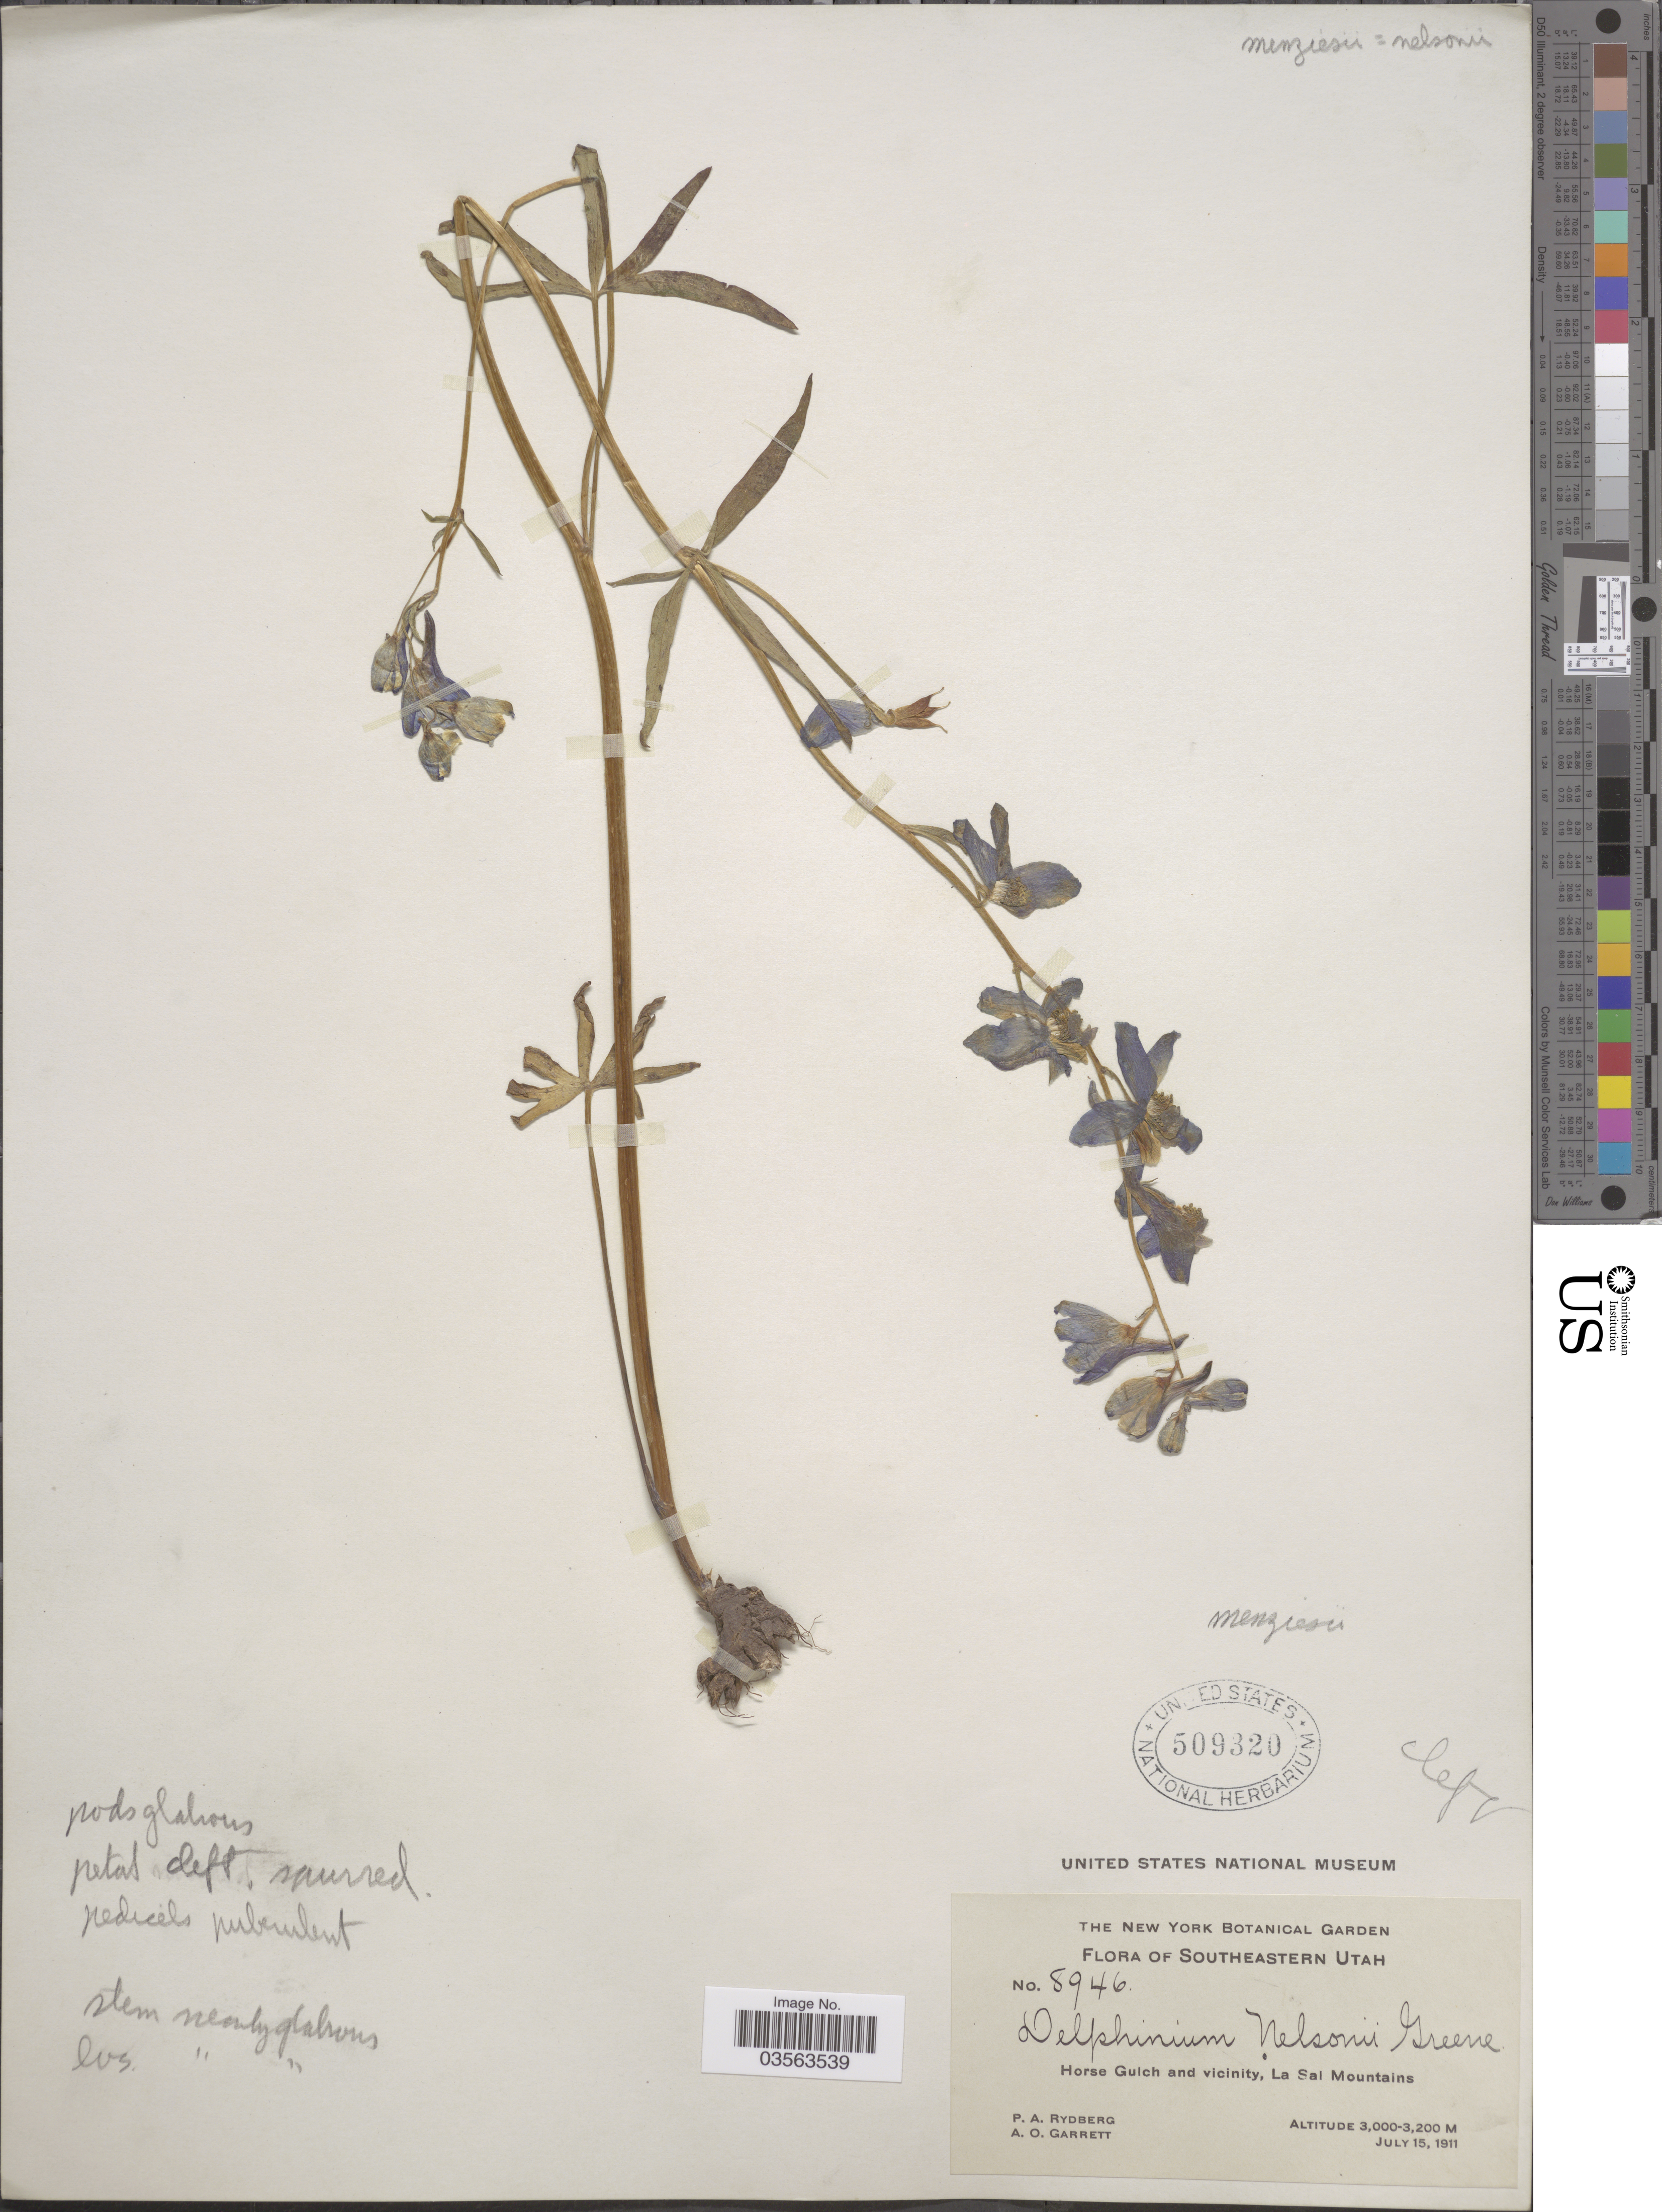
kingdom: Plantae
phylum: Tracheophyta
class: Magnoliopsida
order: Ranunculales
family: Ranunculaceae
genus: Delphinium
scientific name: Delphinium nelsonii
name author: Greene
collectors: P. A. Rydberg & A. O. Garrett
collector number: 8946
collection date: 1911-07-15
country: United States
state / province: Utah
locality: Southeastern Utah. Horse Gulch and vicinity, La Sal Mountains.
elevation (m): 3000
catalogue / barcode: US 509320